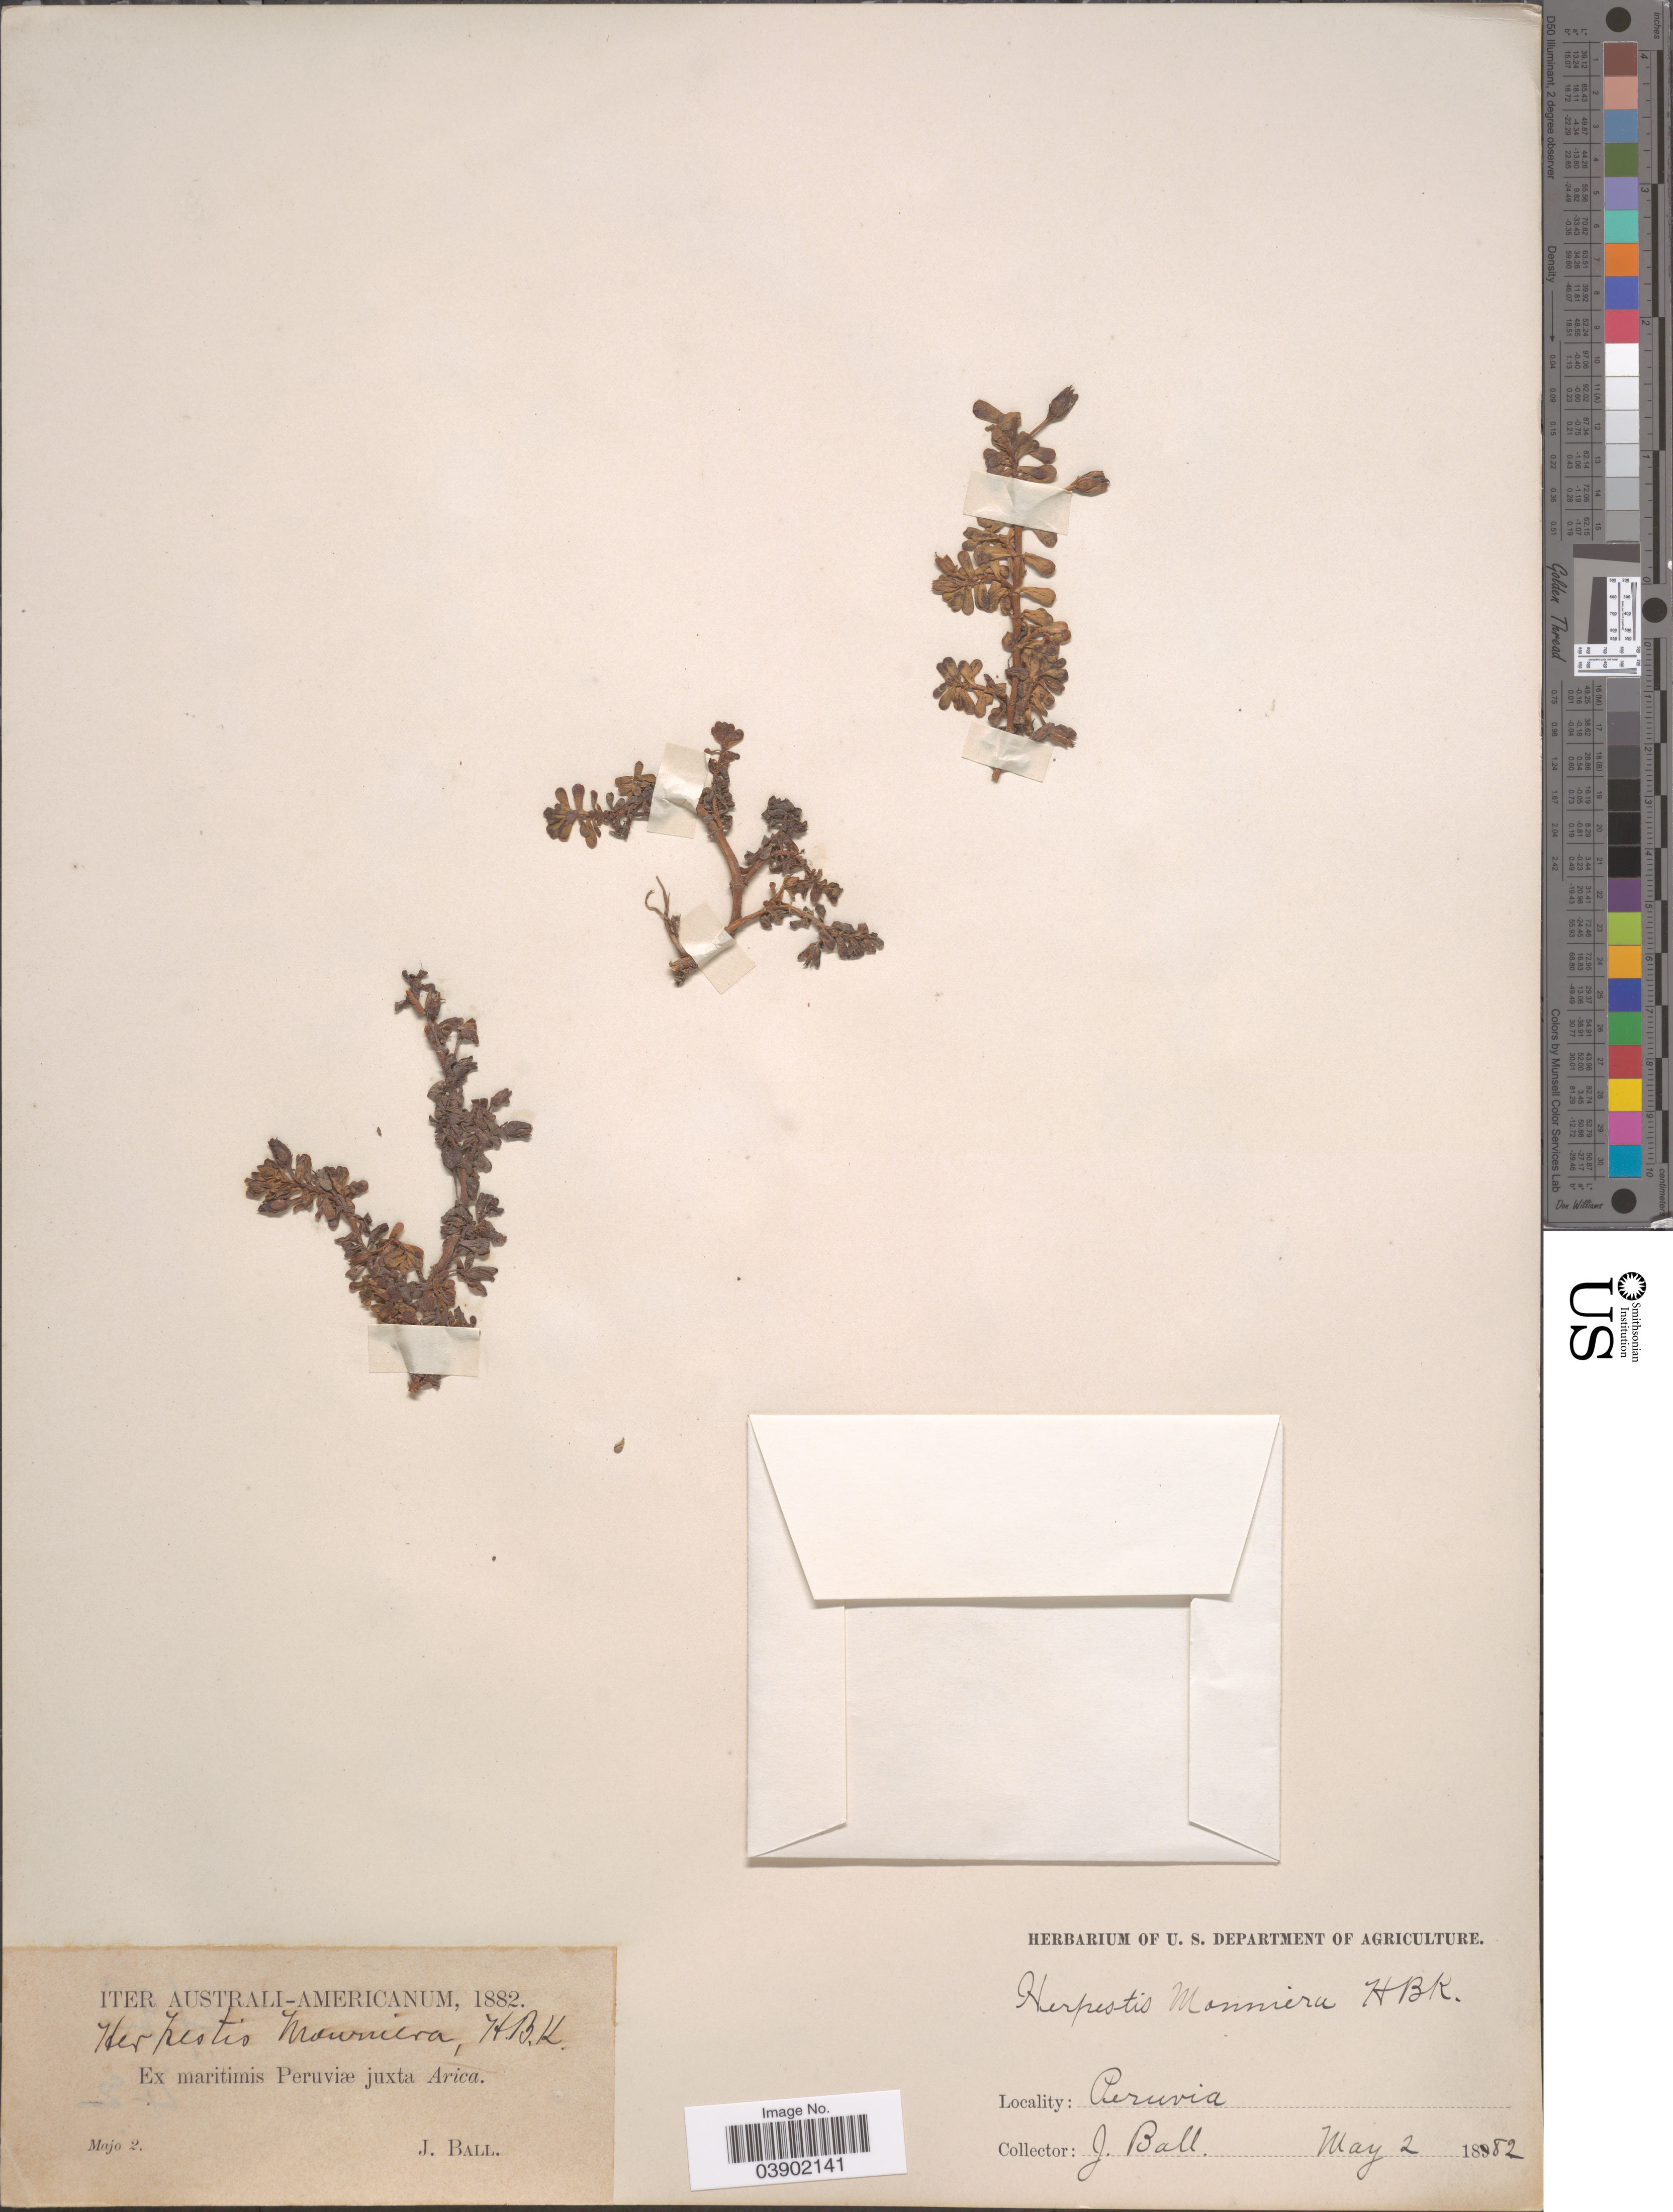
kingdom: Plantae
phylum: Tracheophyta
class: Magnoliopsida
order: Lamiales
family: Plantaginaceae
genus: Bacopa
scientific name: Bacopa monnieri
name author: (L.) Pennell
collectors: J. Ball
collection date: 1882-05-02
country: Peru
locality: Iter Australi-Americanum. Ex maritimis Peruviæ juxta Arica.